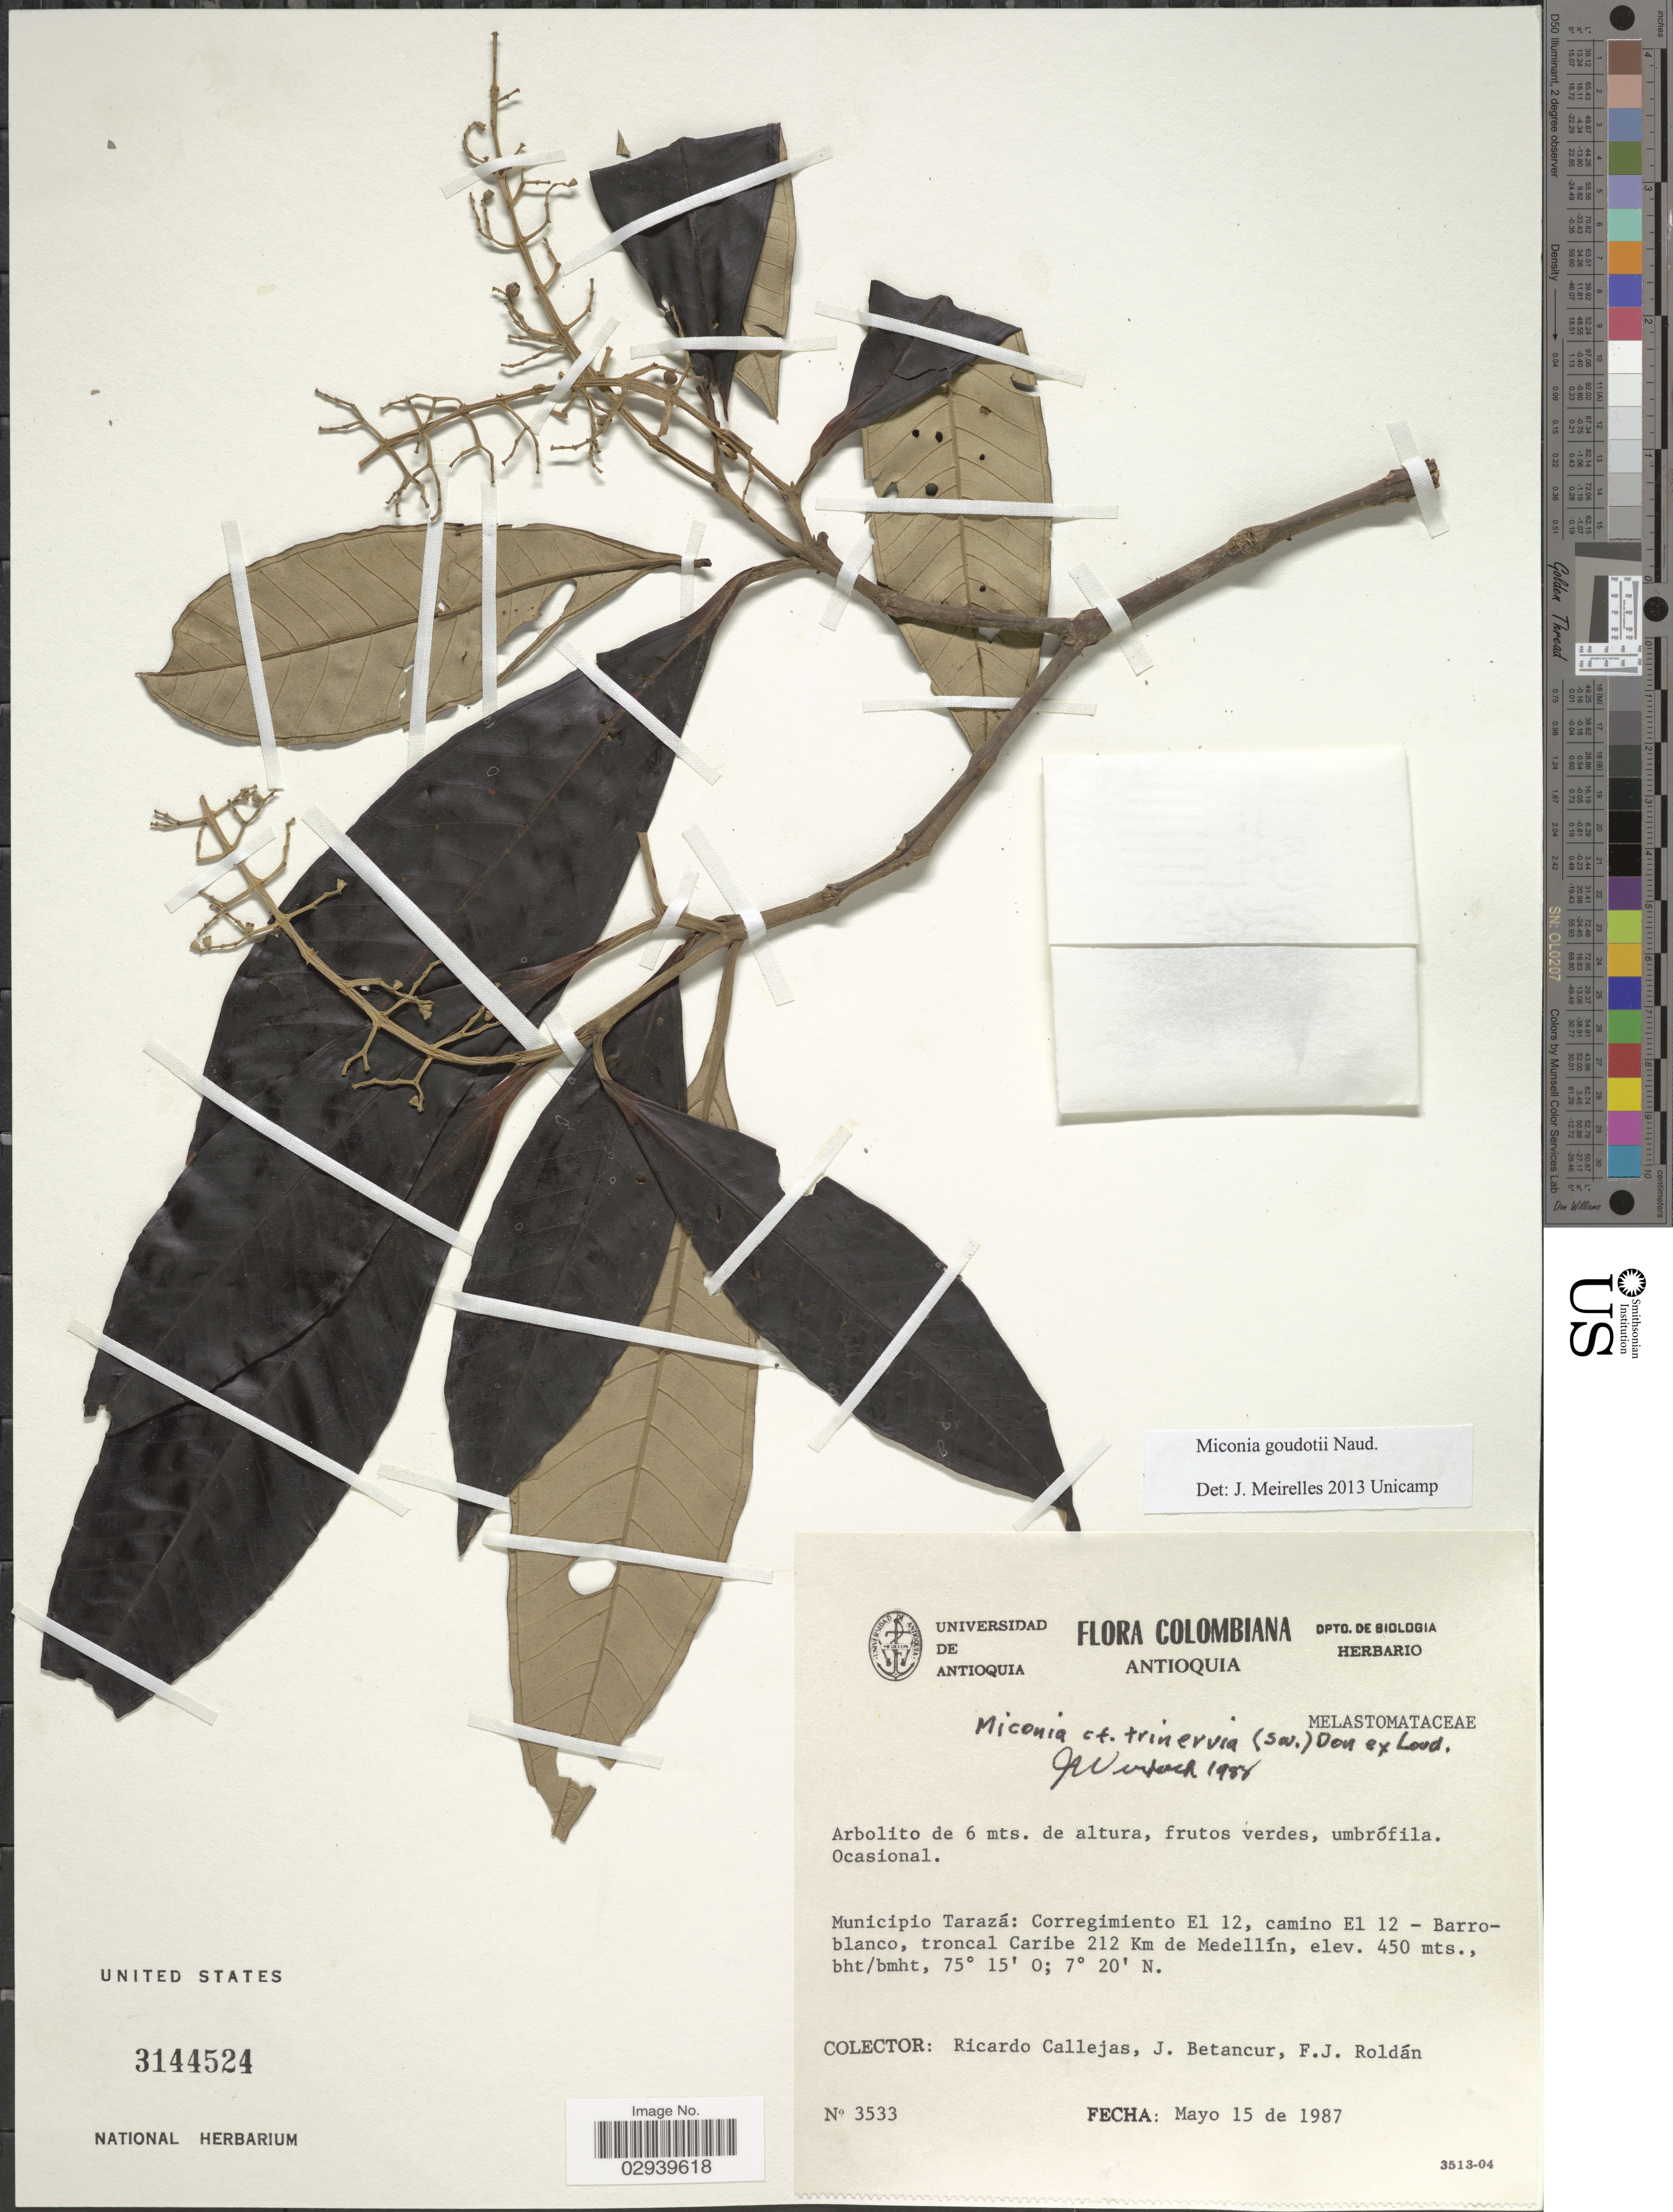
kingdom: Plantae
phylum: Tracheophyta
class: Magnoliopsida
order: Myrtales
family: Melastomataceae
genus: Miconia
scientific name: Miconia goudotii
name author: Naudin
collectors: R. Callejas, J. Betancur & F. J. Roldán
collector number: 3533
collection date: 1987-05-15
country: Colombia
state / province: Antioquia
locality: Municipio Tarazá: Corregimiento El 12, camino El 12 - Barro-blanco, troncal Caribe 212 Km de Medellín.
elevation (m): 450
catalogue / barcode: US 3144524